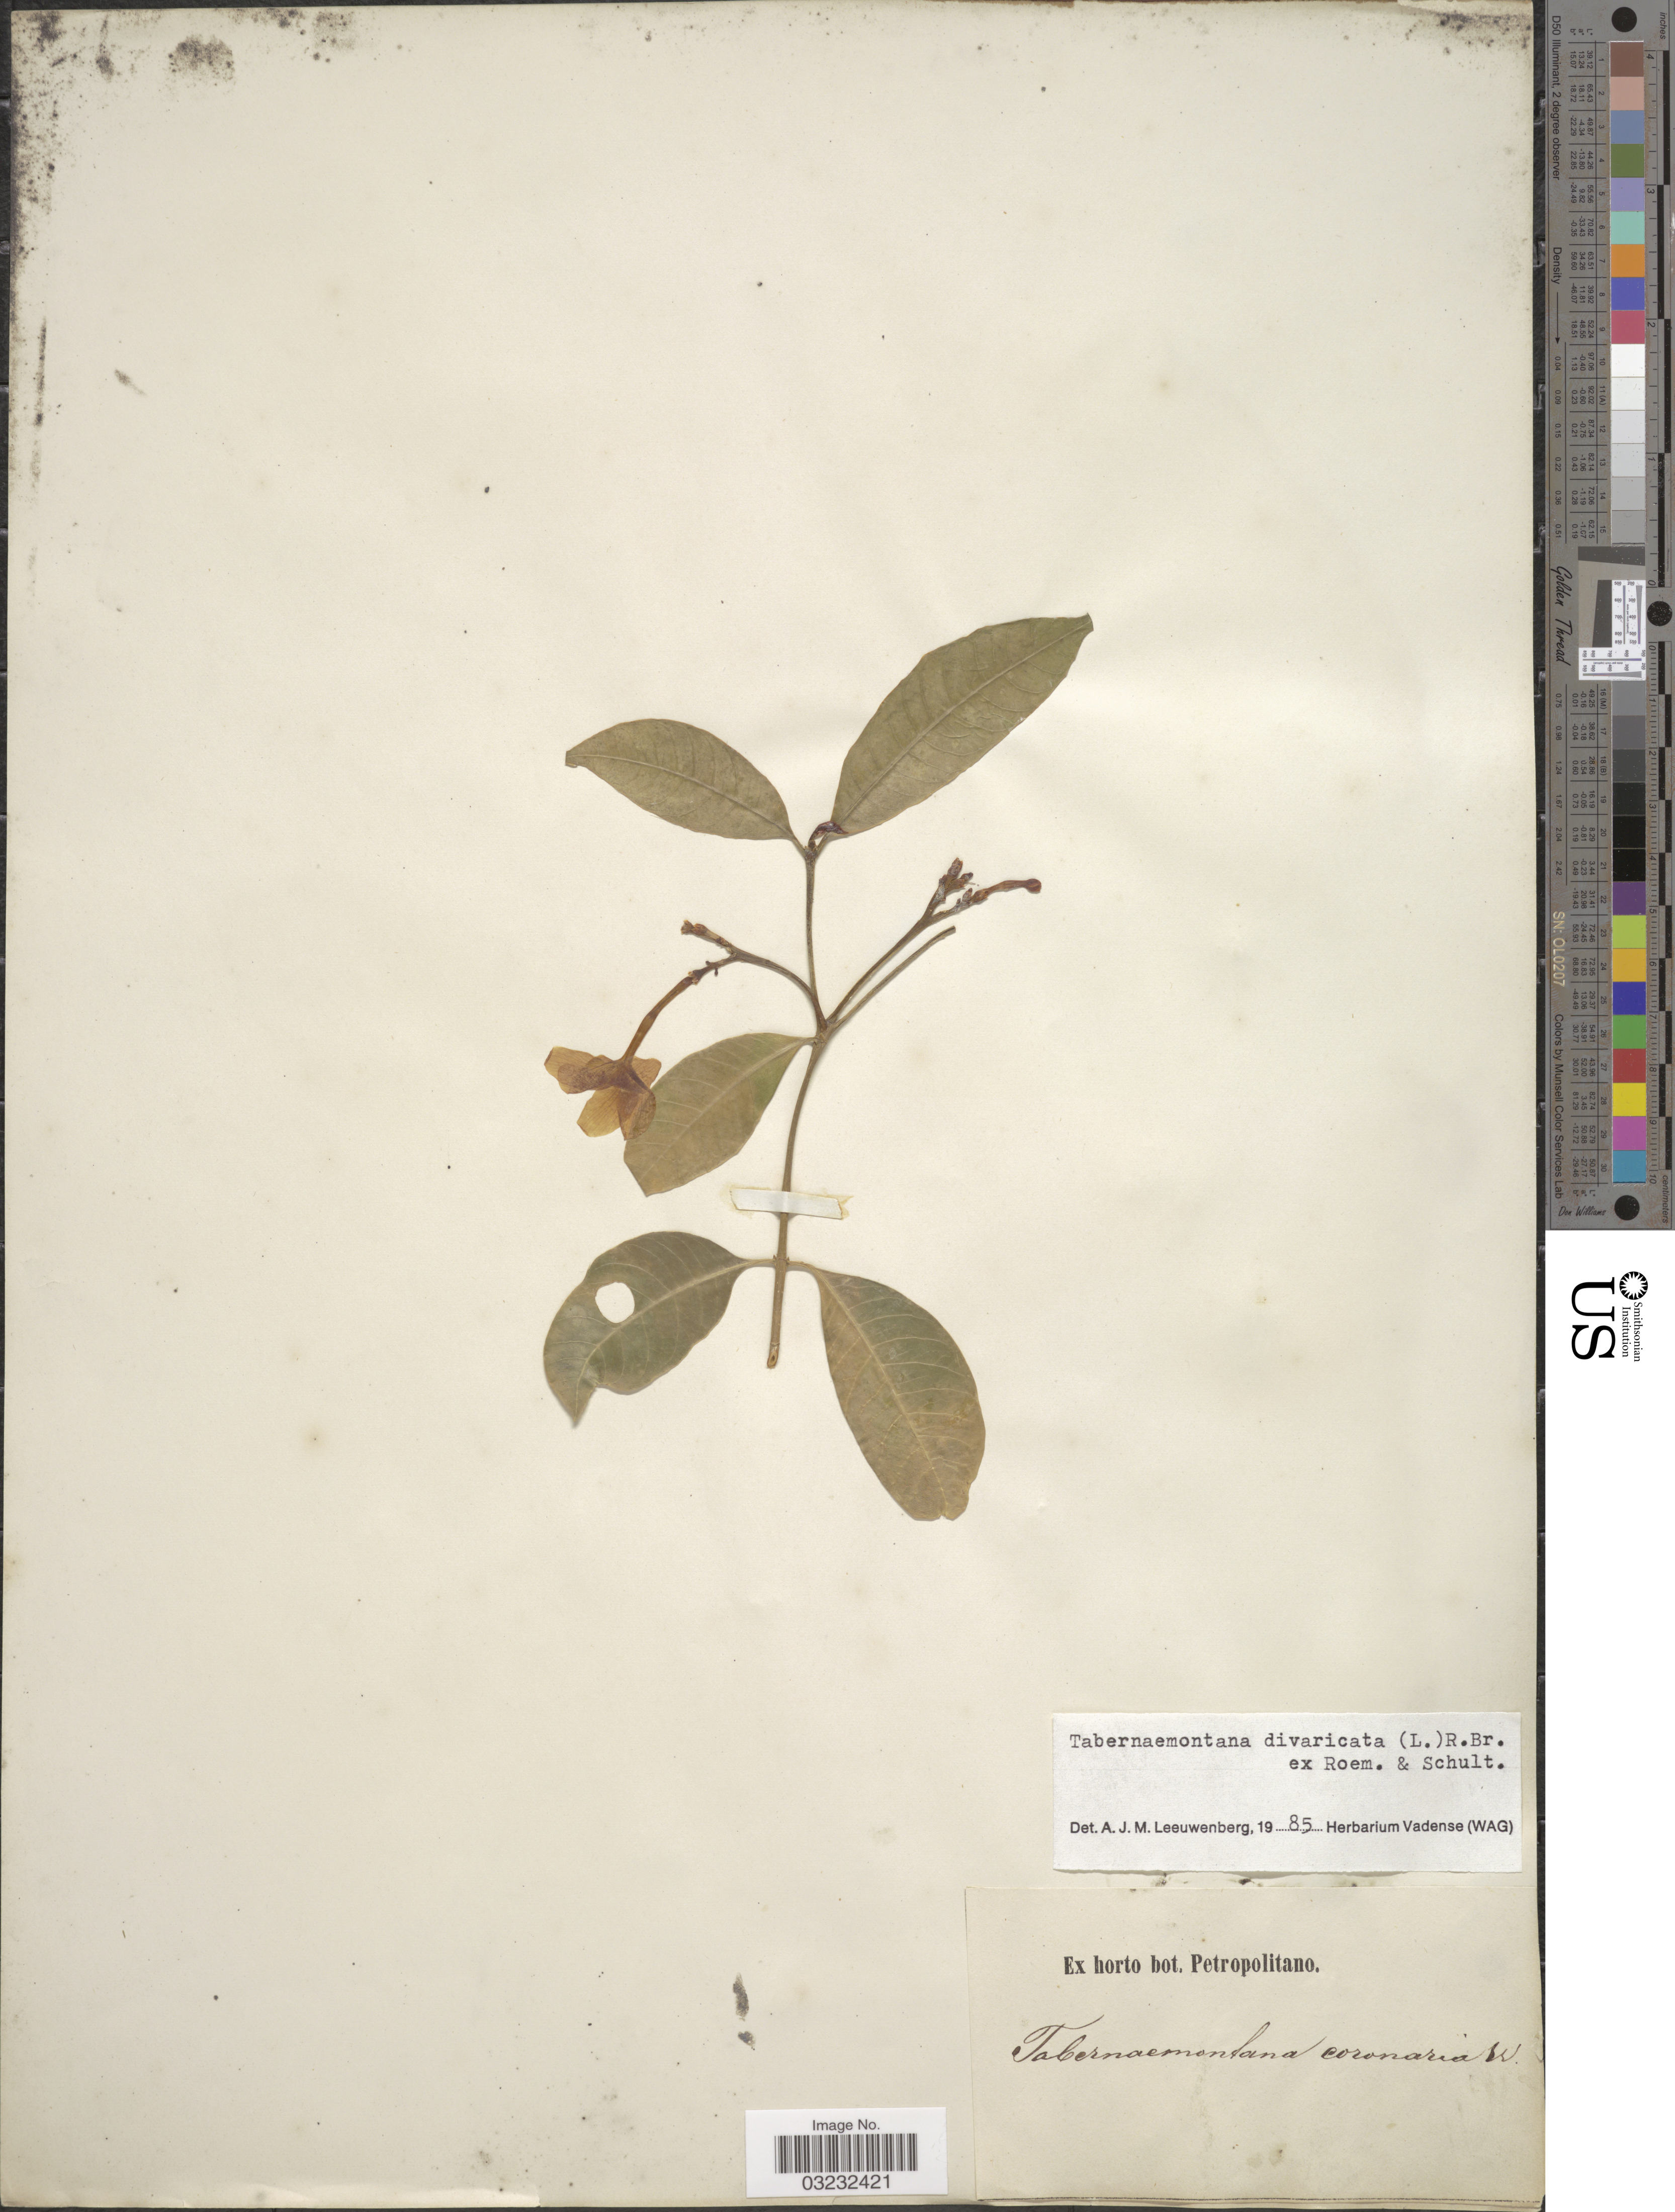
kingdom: Plantae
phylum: Tracheophyta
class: Magnoliopsida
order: Gentianales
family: Apocynaceae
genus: Tabernaemontana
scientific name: Tabernaemontana divaricata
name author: (L.) R. Br. ex Roem. & Schult.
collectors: ex Herb. bot. Petropolitano